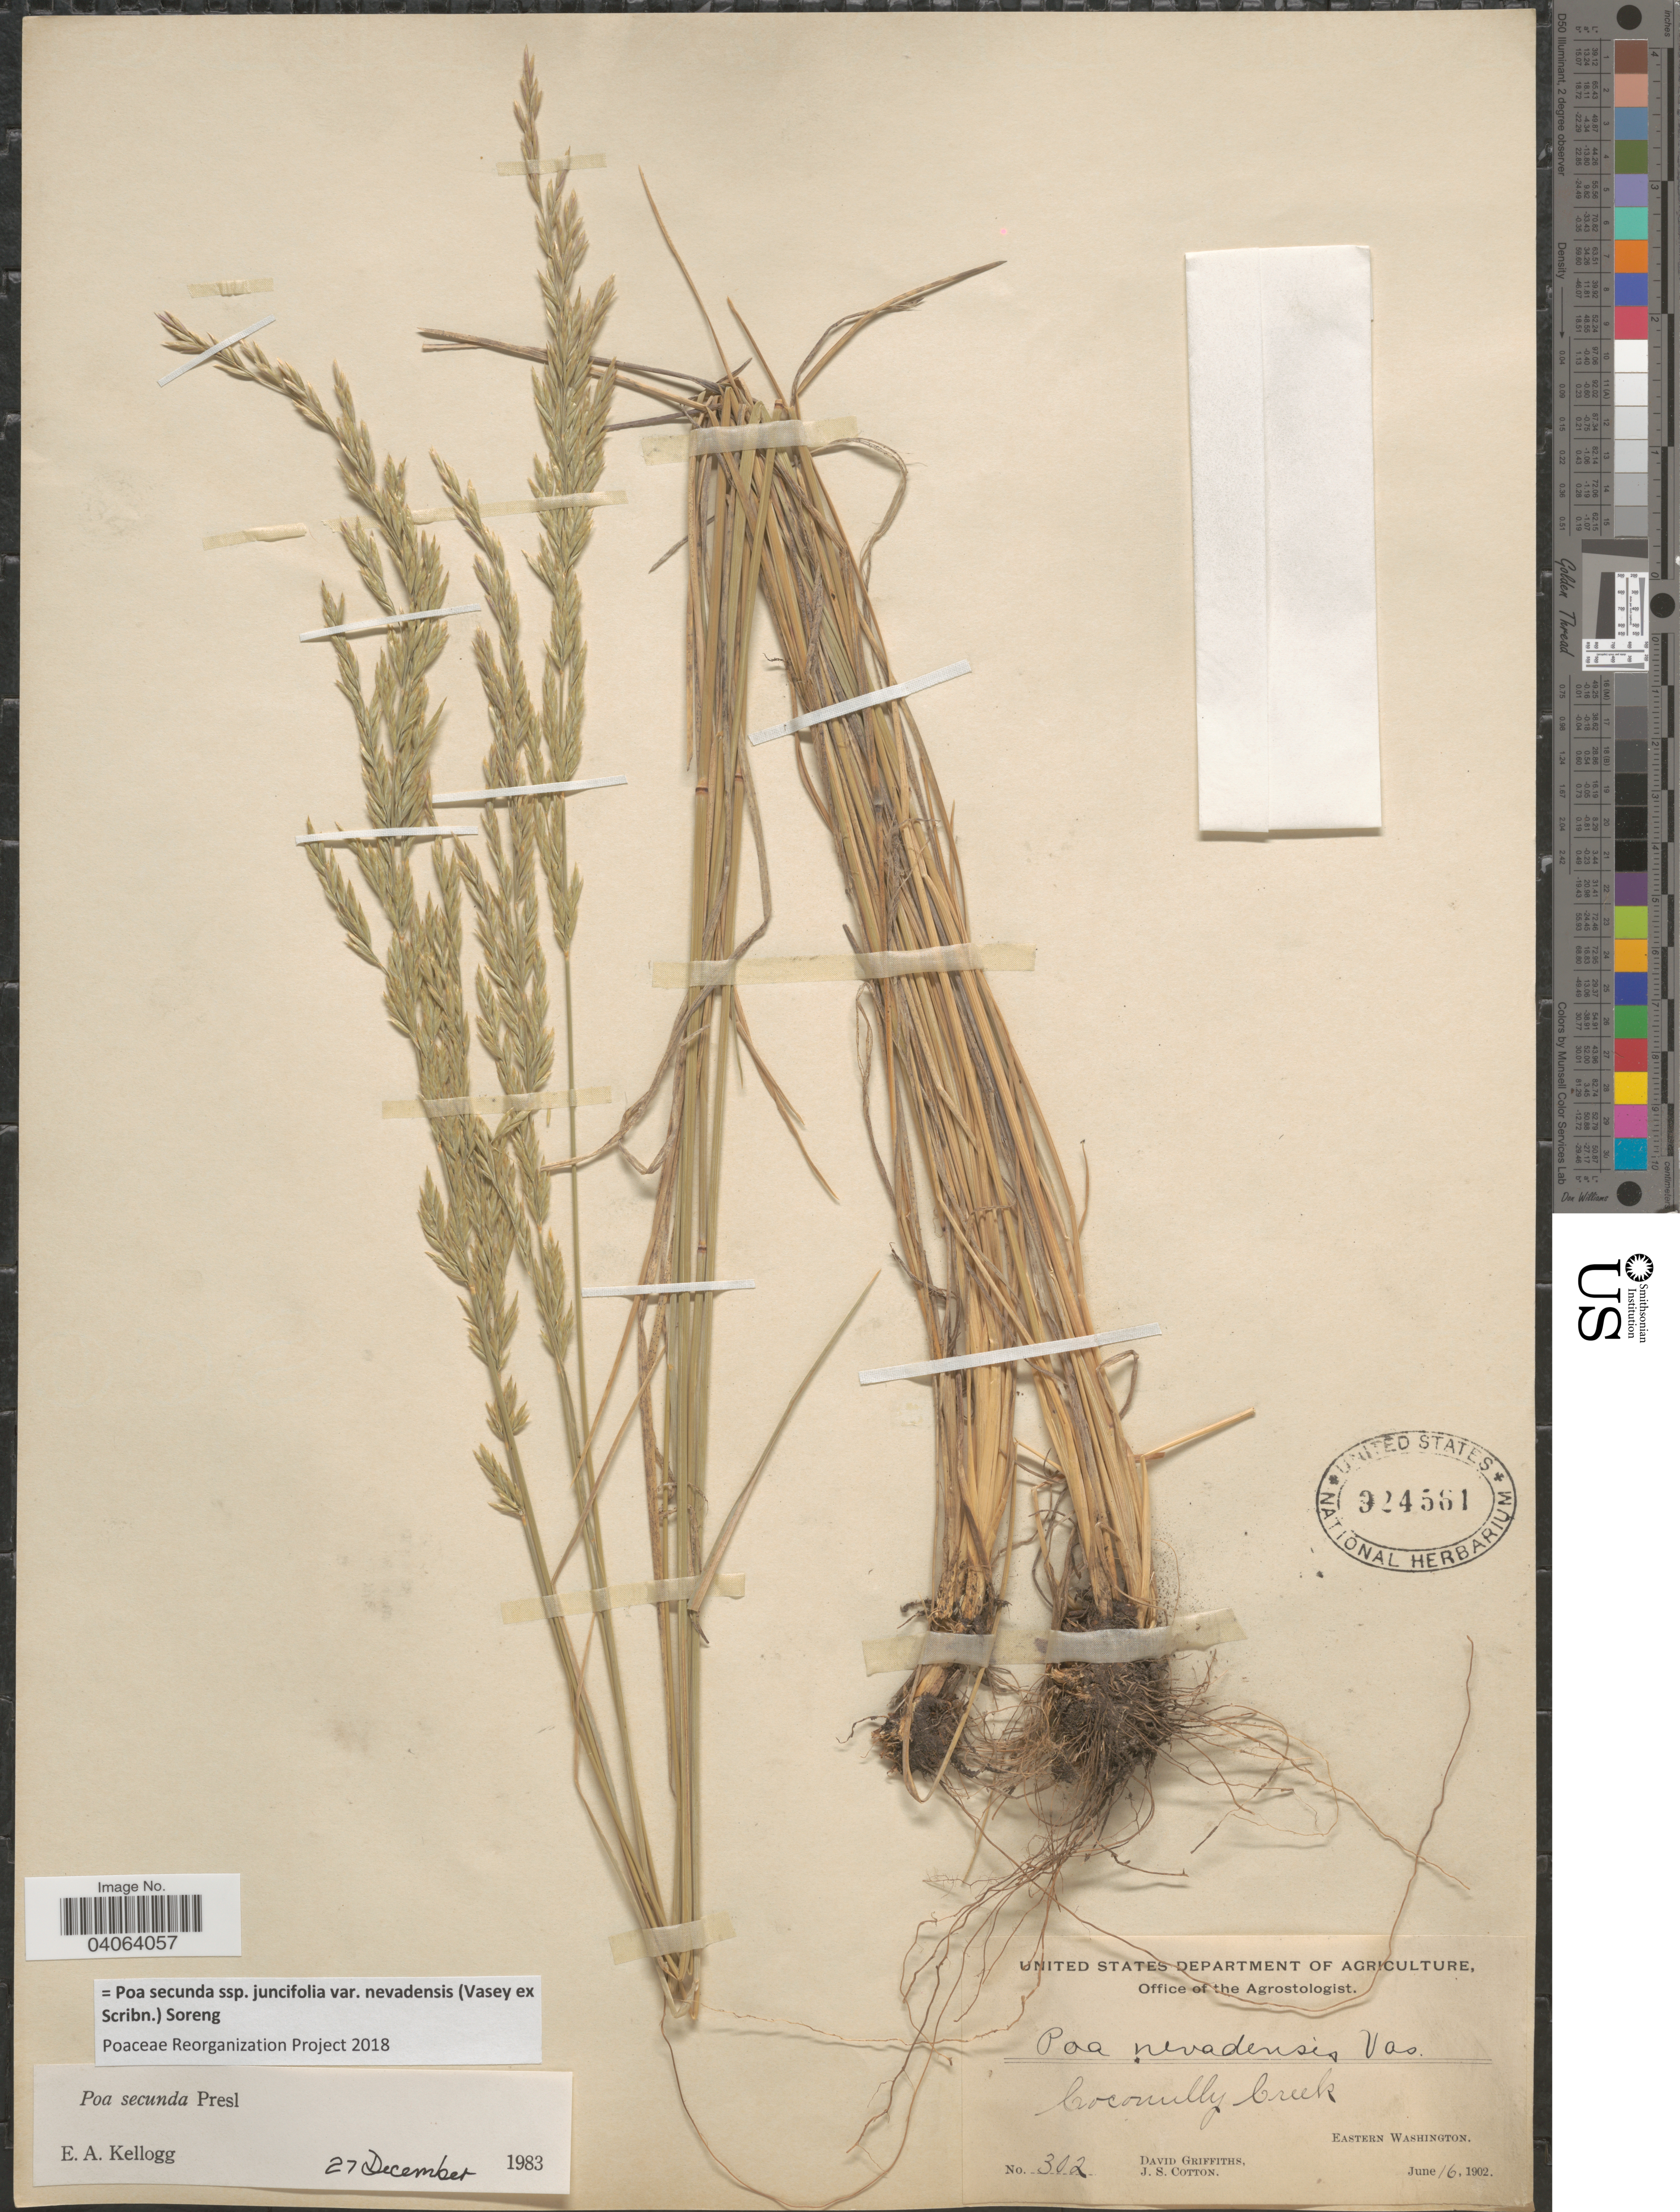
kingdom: Plantae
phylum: Tracheophyta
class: Liliopsida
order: Poales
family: Poaceae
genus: Poa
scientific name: Poa secunda subsp. juncifolia var. nevadensis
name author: (Vasey ex Scribn.) Soreng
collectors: D. Griffiths & J. S. Cotton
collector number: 302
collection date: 1902-06-16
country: United States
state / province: Washington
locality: Coconully Creek. Eastern Washington.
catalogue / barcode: US 924561